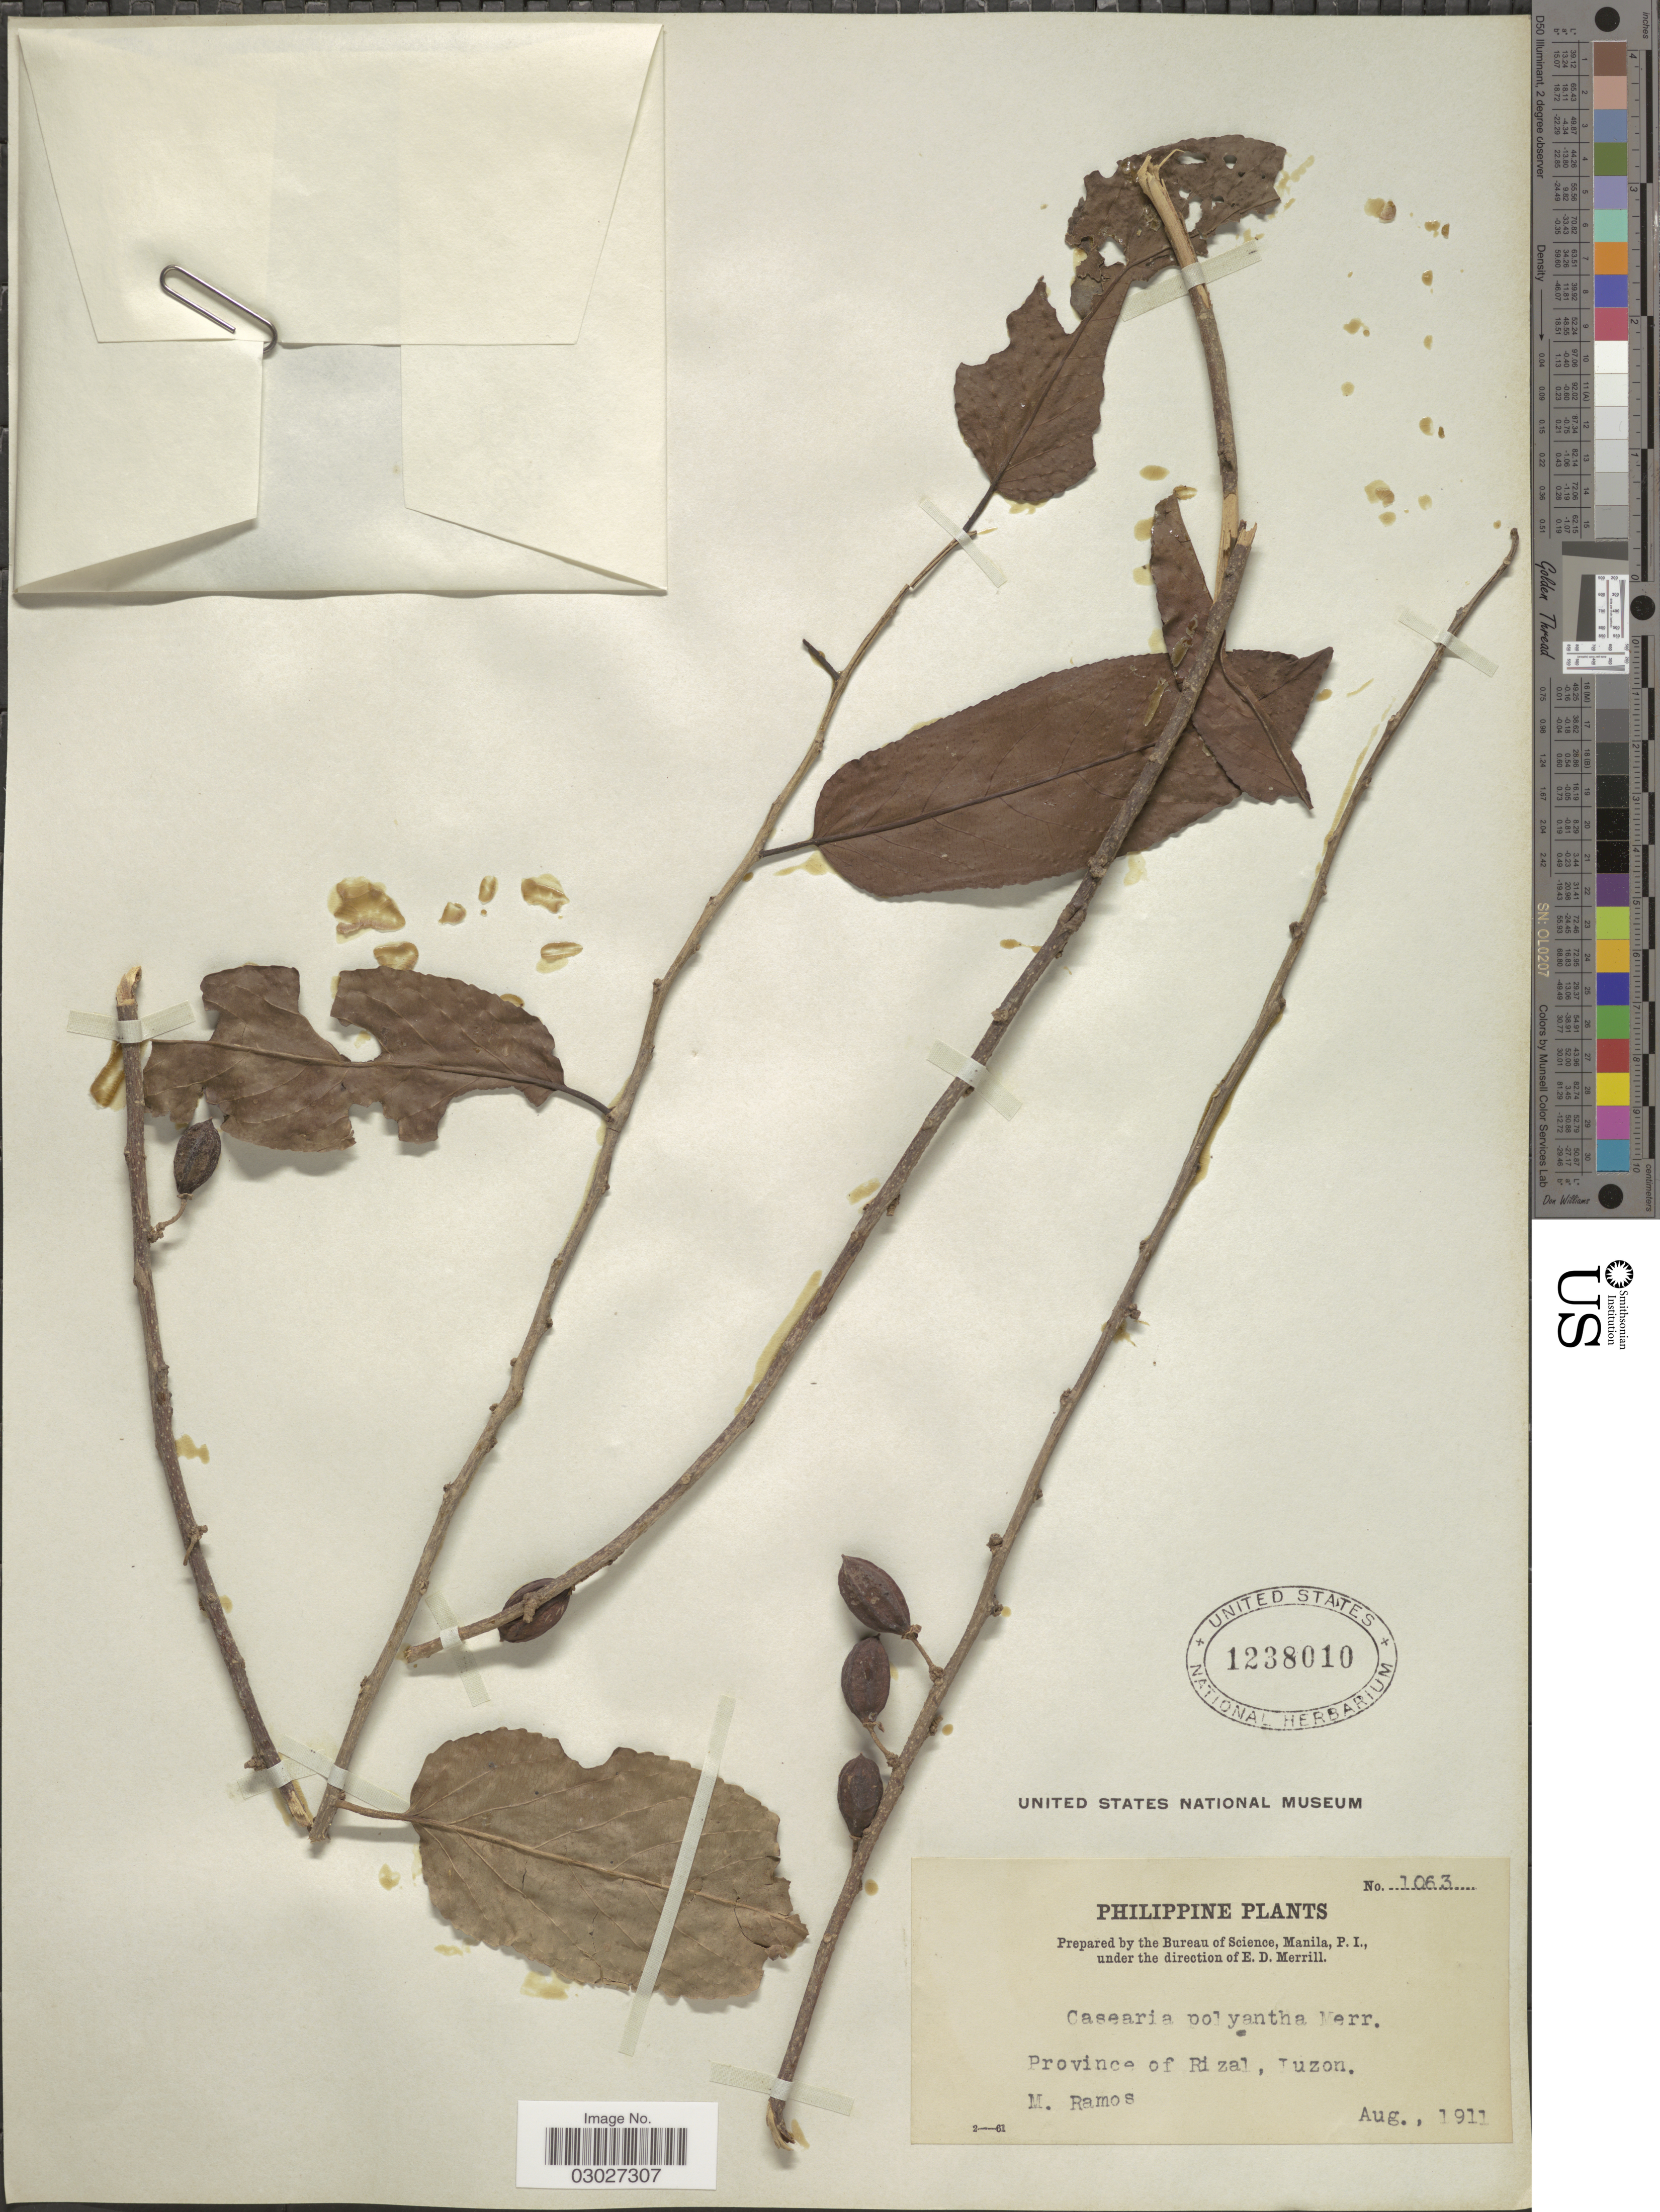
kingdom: Plantae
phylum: Tracheophyta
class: Magnoliopsida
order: Malpighiales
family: Salicaceae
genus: Casearia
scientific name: Casearia grewiifolia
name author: Vent.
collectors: M. Ramos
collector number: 1063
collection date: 1911-08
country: Philippines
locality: Province of Rizal, Luzon.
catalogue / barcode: US 1238010